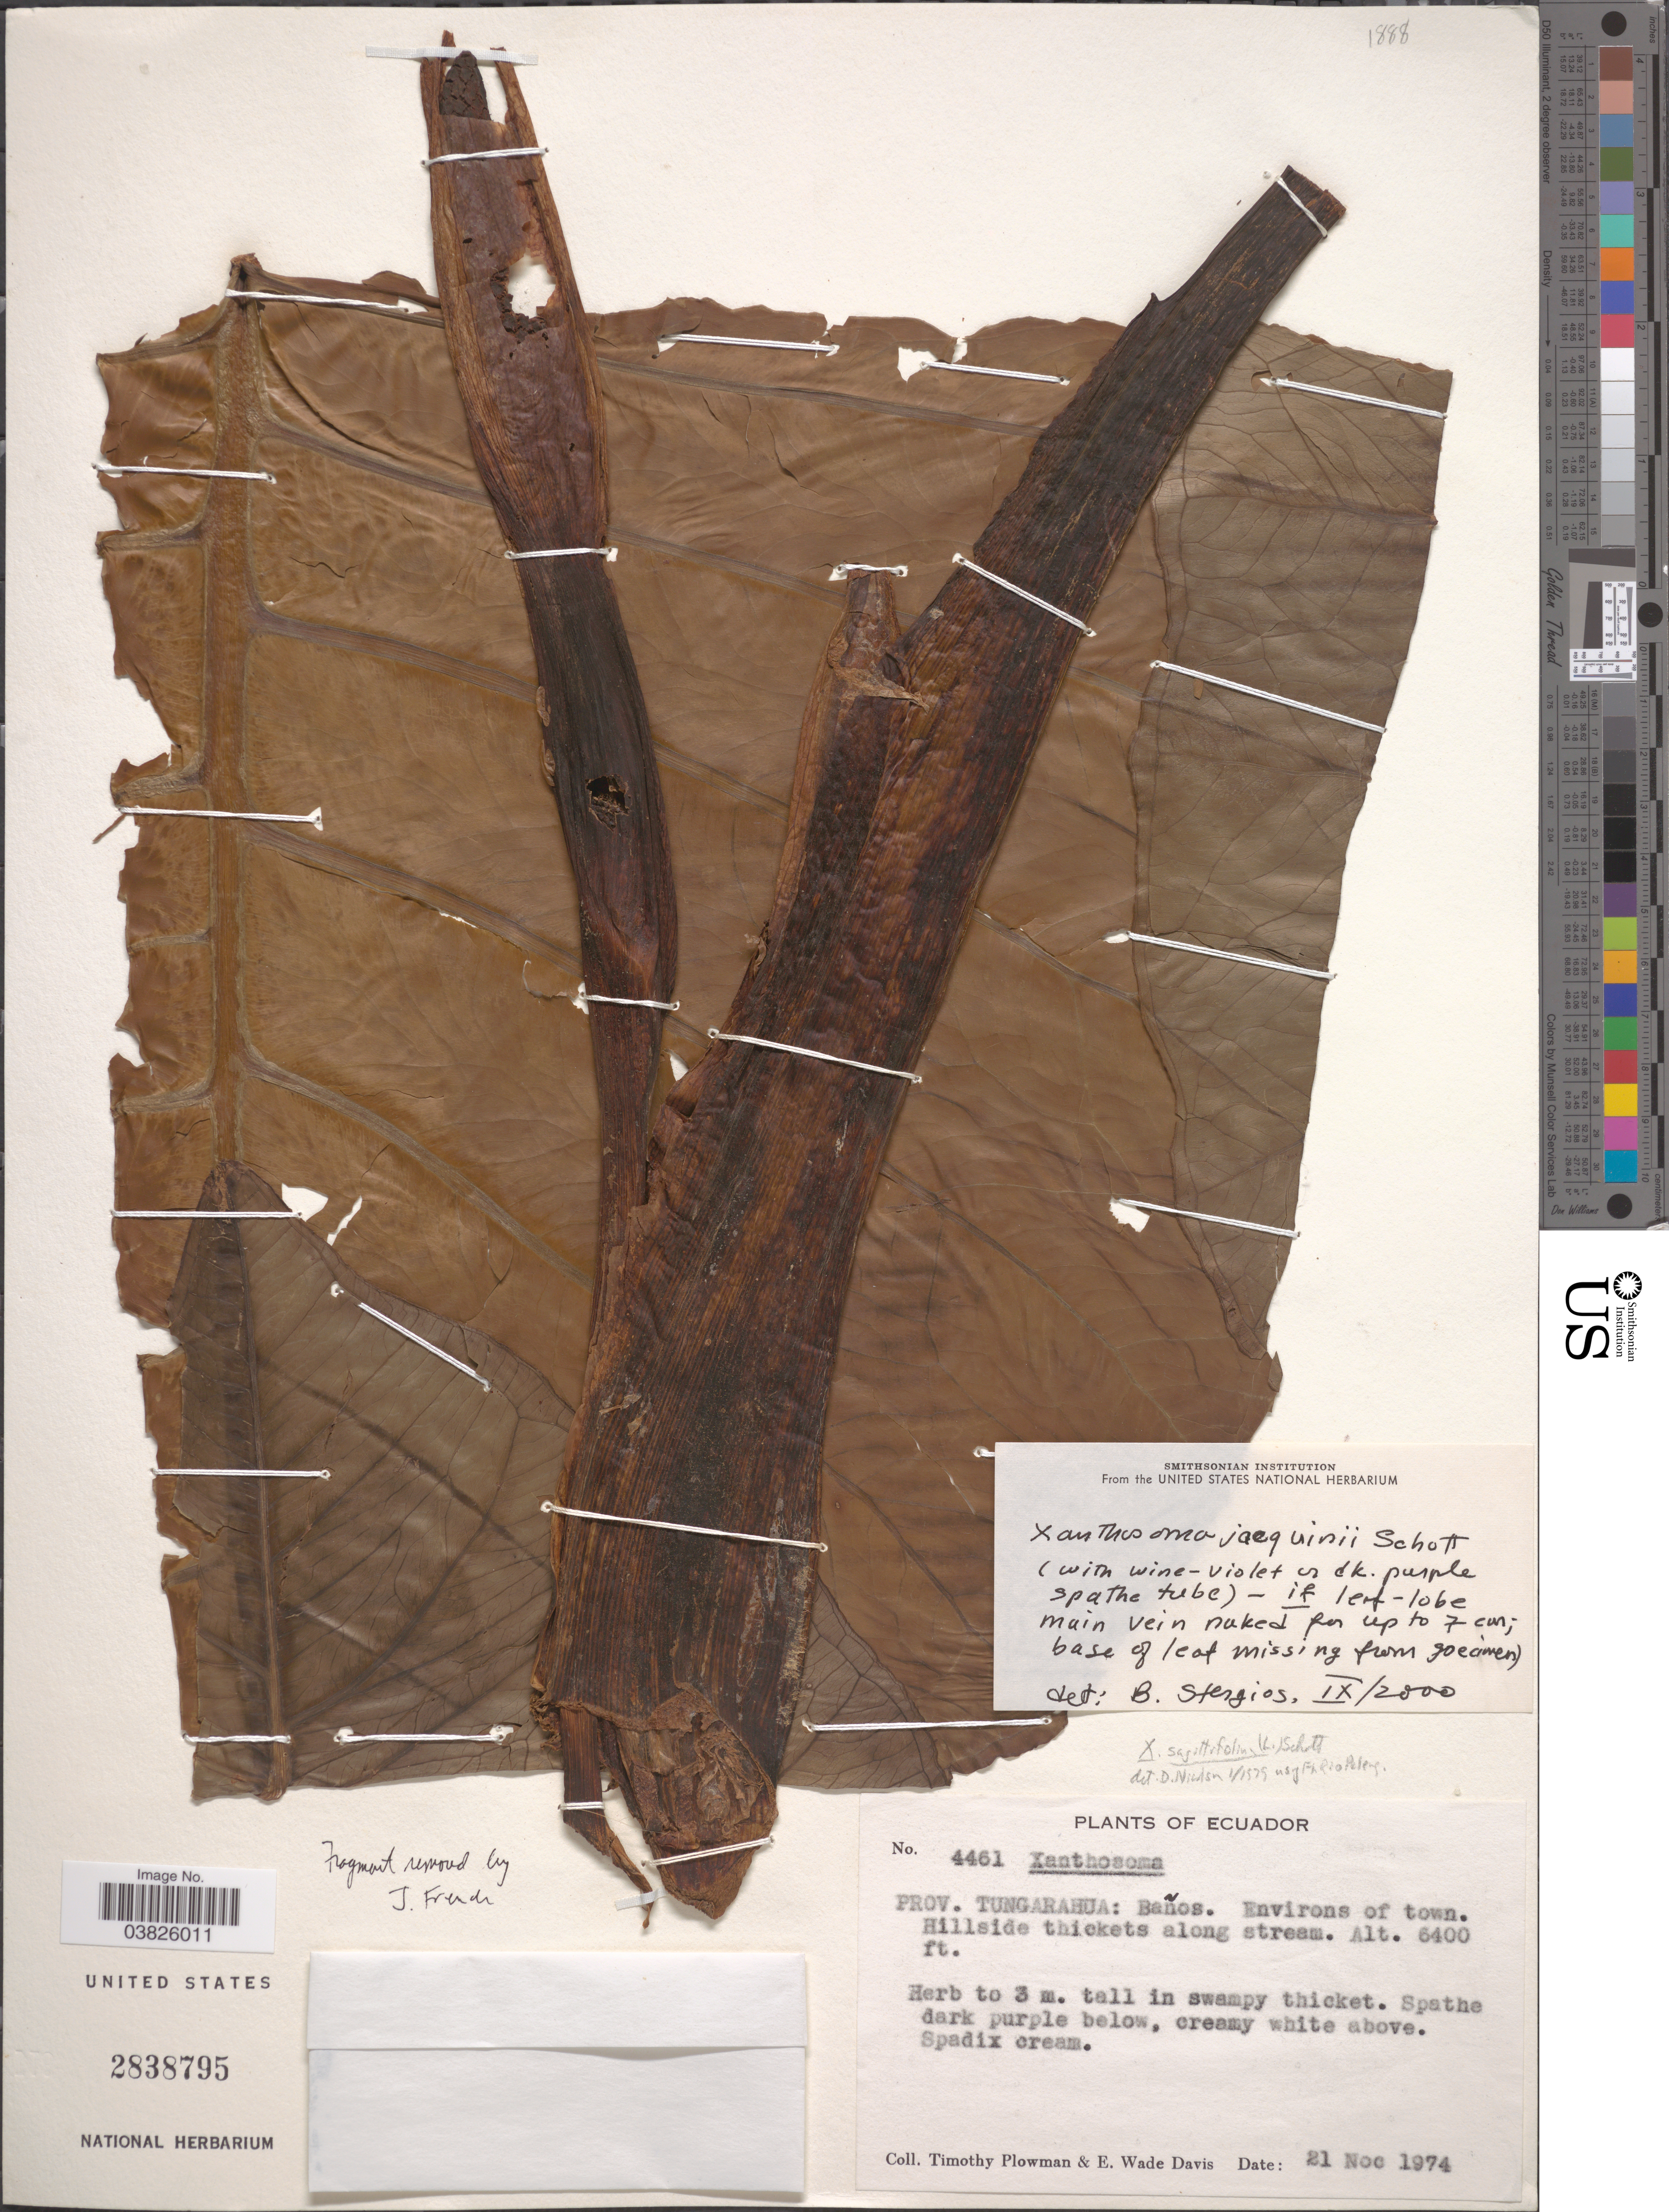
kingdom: Plantae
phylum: Tracheophyta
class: Liliopsida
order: Alismatales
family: Araceae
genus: Xanthosoma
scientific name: Xanthosoma jacquinii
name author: Schott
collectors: T. Plowman & E. Wade-Davis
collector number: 4461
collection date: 1974-11-21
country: Ecuador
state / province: Tungurahua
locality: Baños. Environs of town. Hillside thickets along stream.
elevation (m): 1951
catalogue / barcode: US 2838795